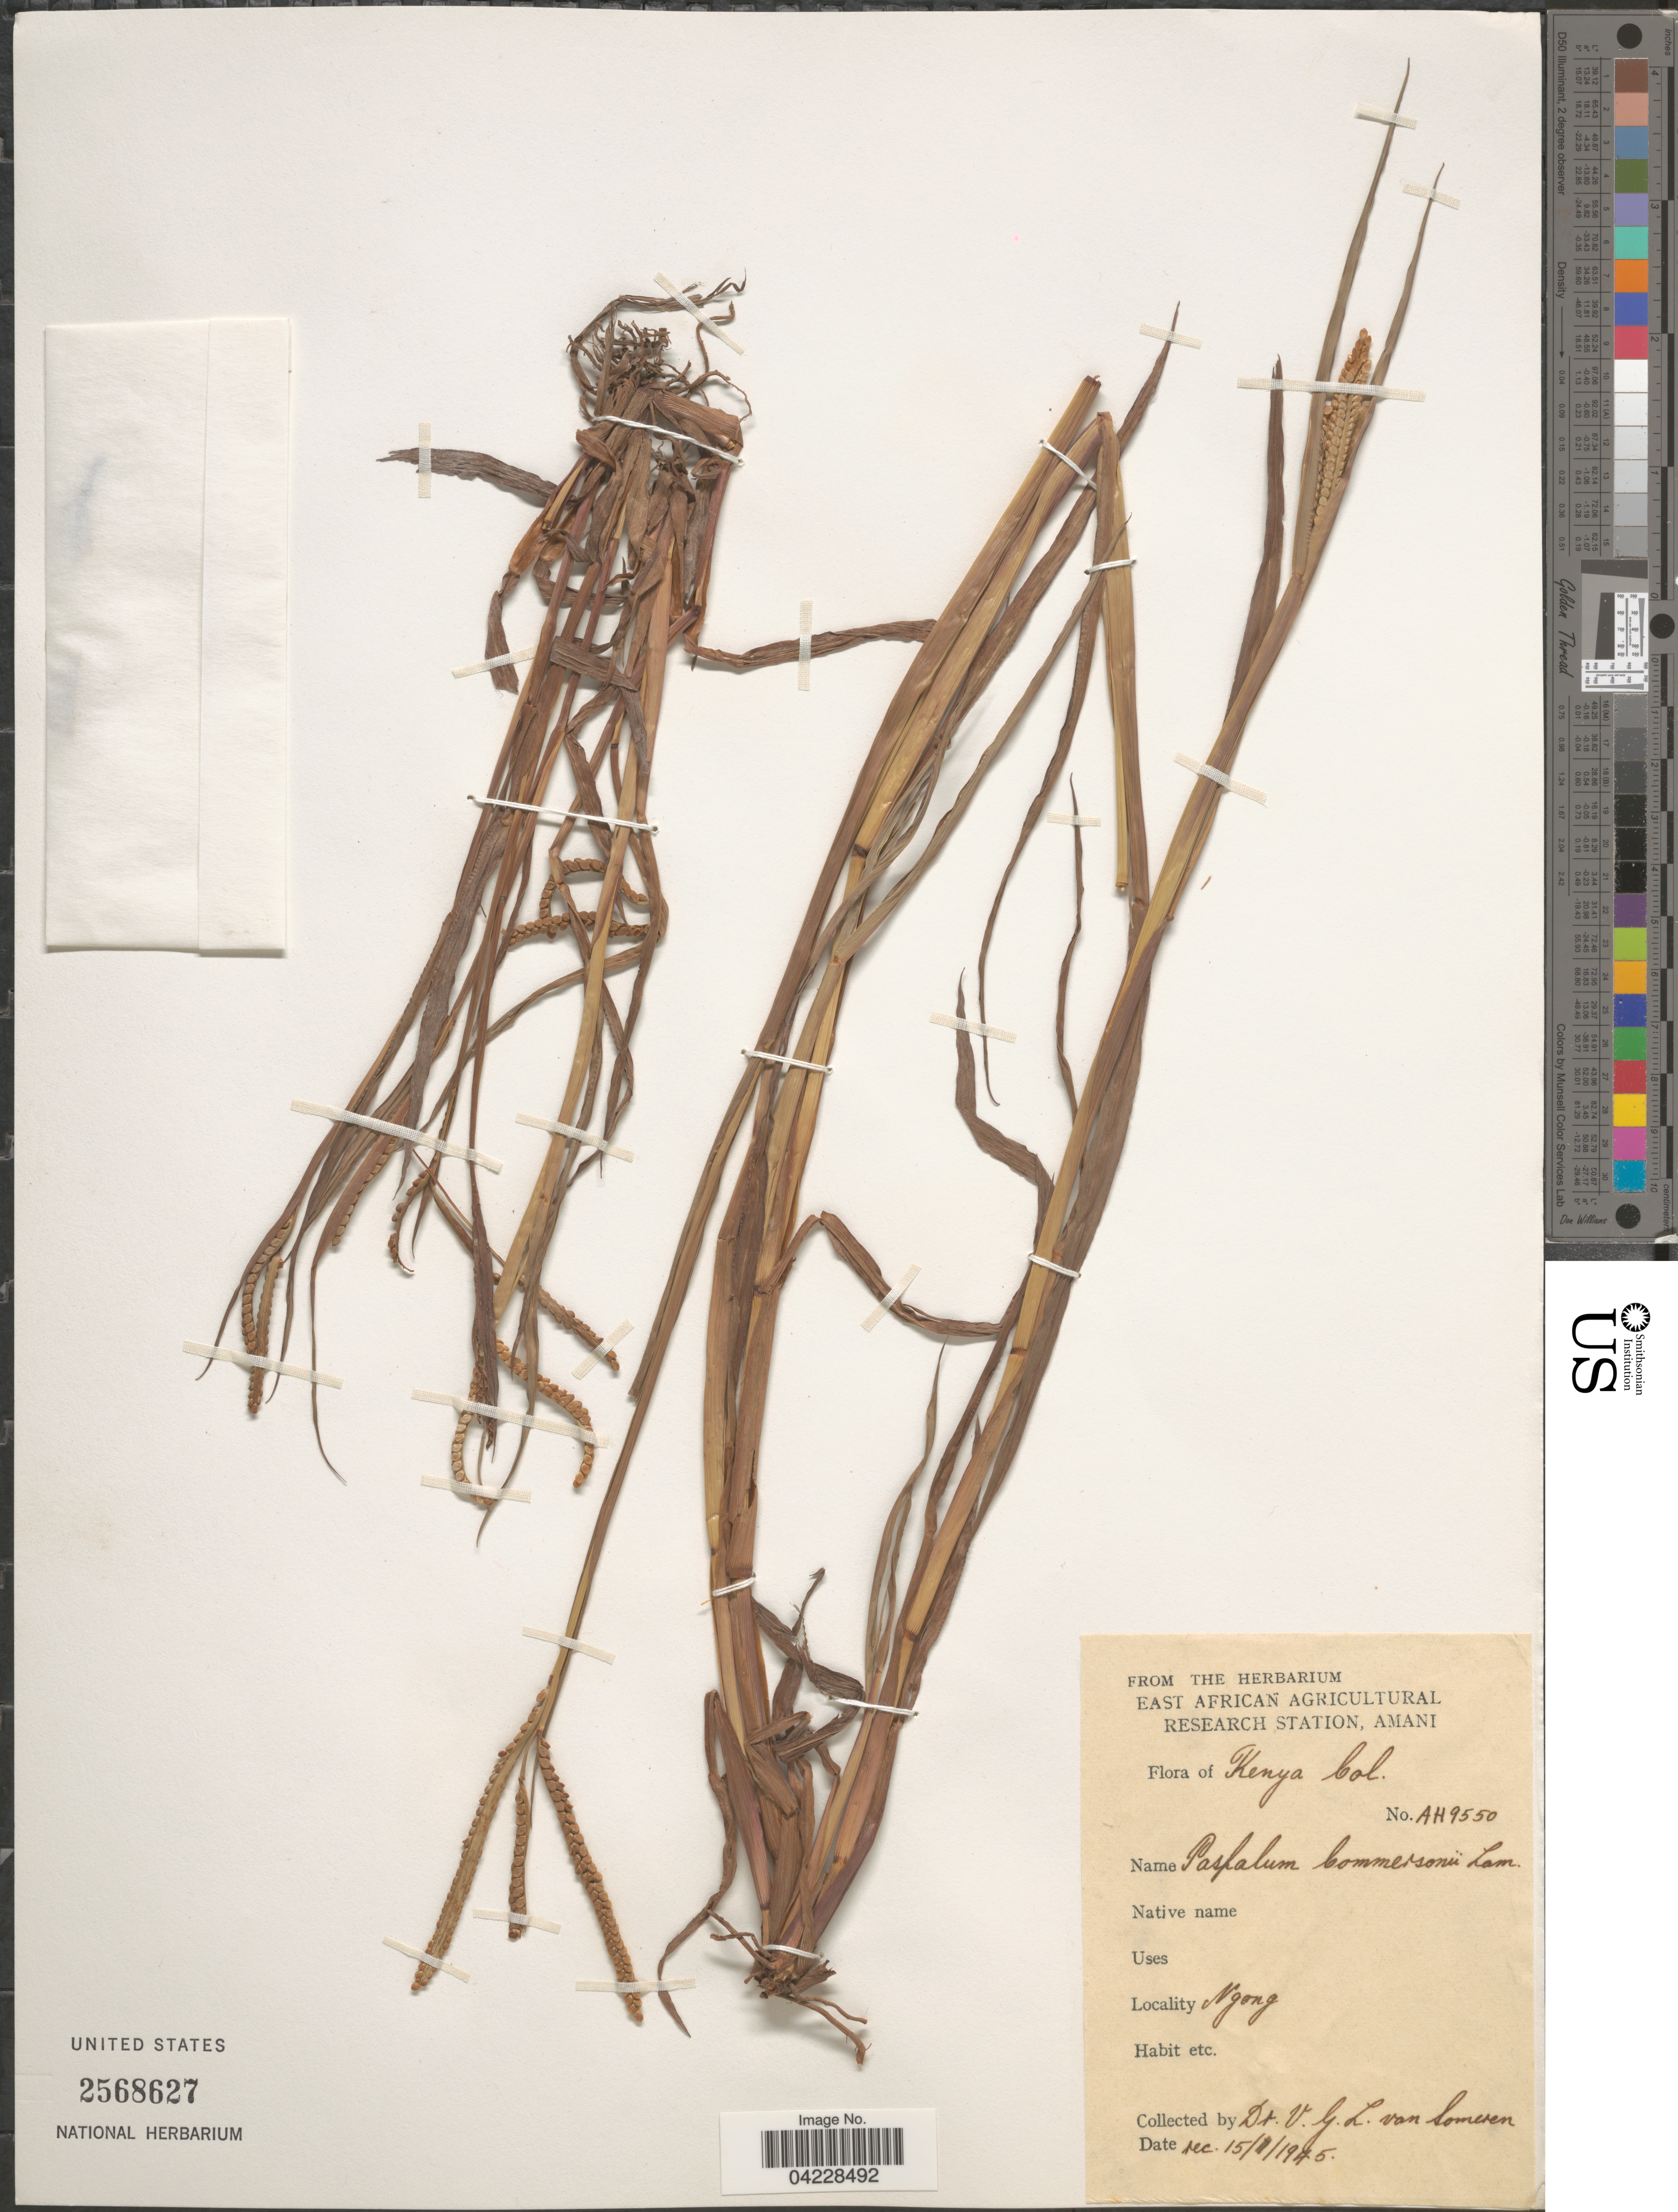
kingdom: Plantae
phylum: Tracheophyta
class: Liliopsida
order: Poales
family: Poaceae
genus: Paspalum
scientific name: Paspalum scrobiculatum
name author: L.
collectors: V. Someren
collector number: AH9550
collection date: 1945-01-15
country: Kenya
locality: Kenya Col [interpreted]. Ngong.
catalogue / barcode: US 2568627